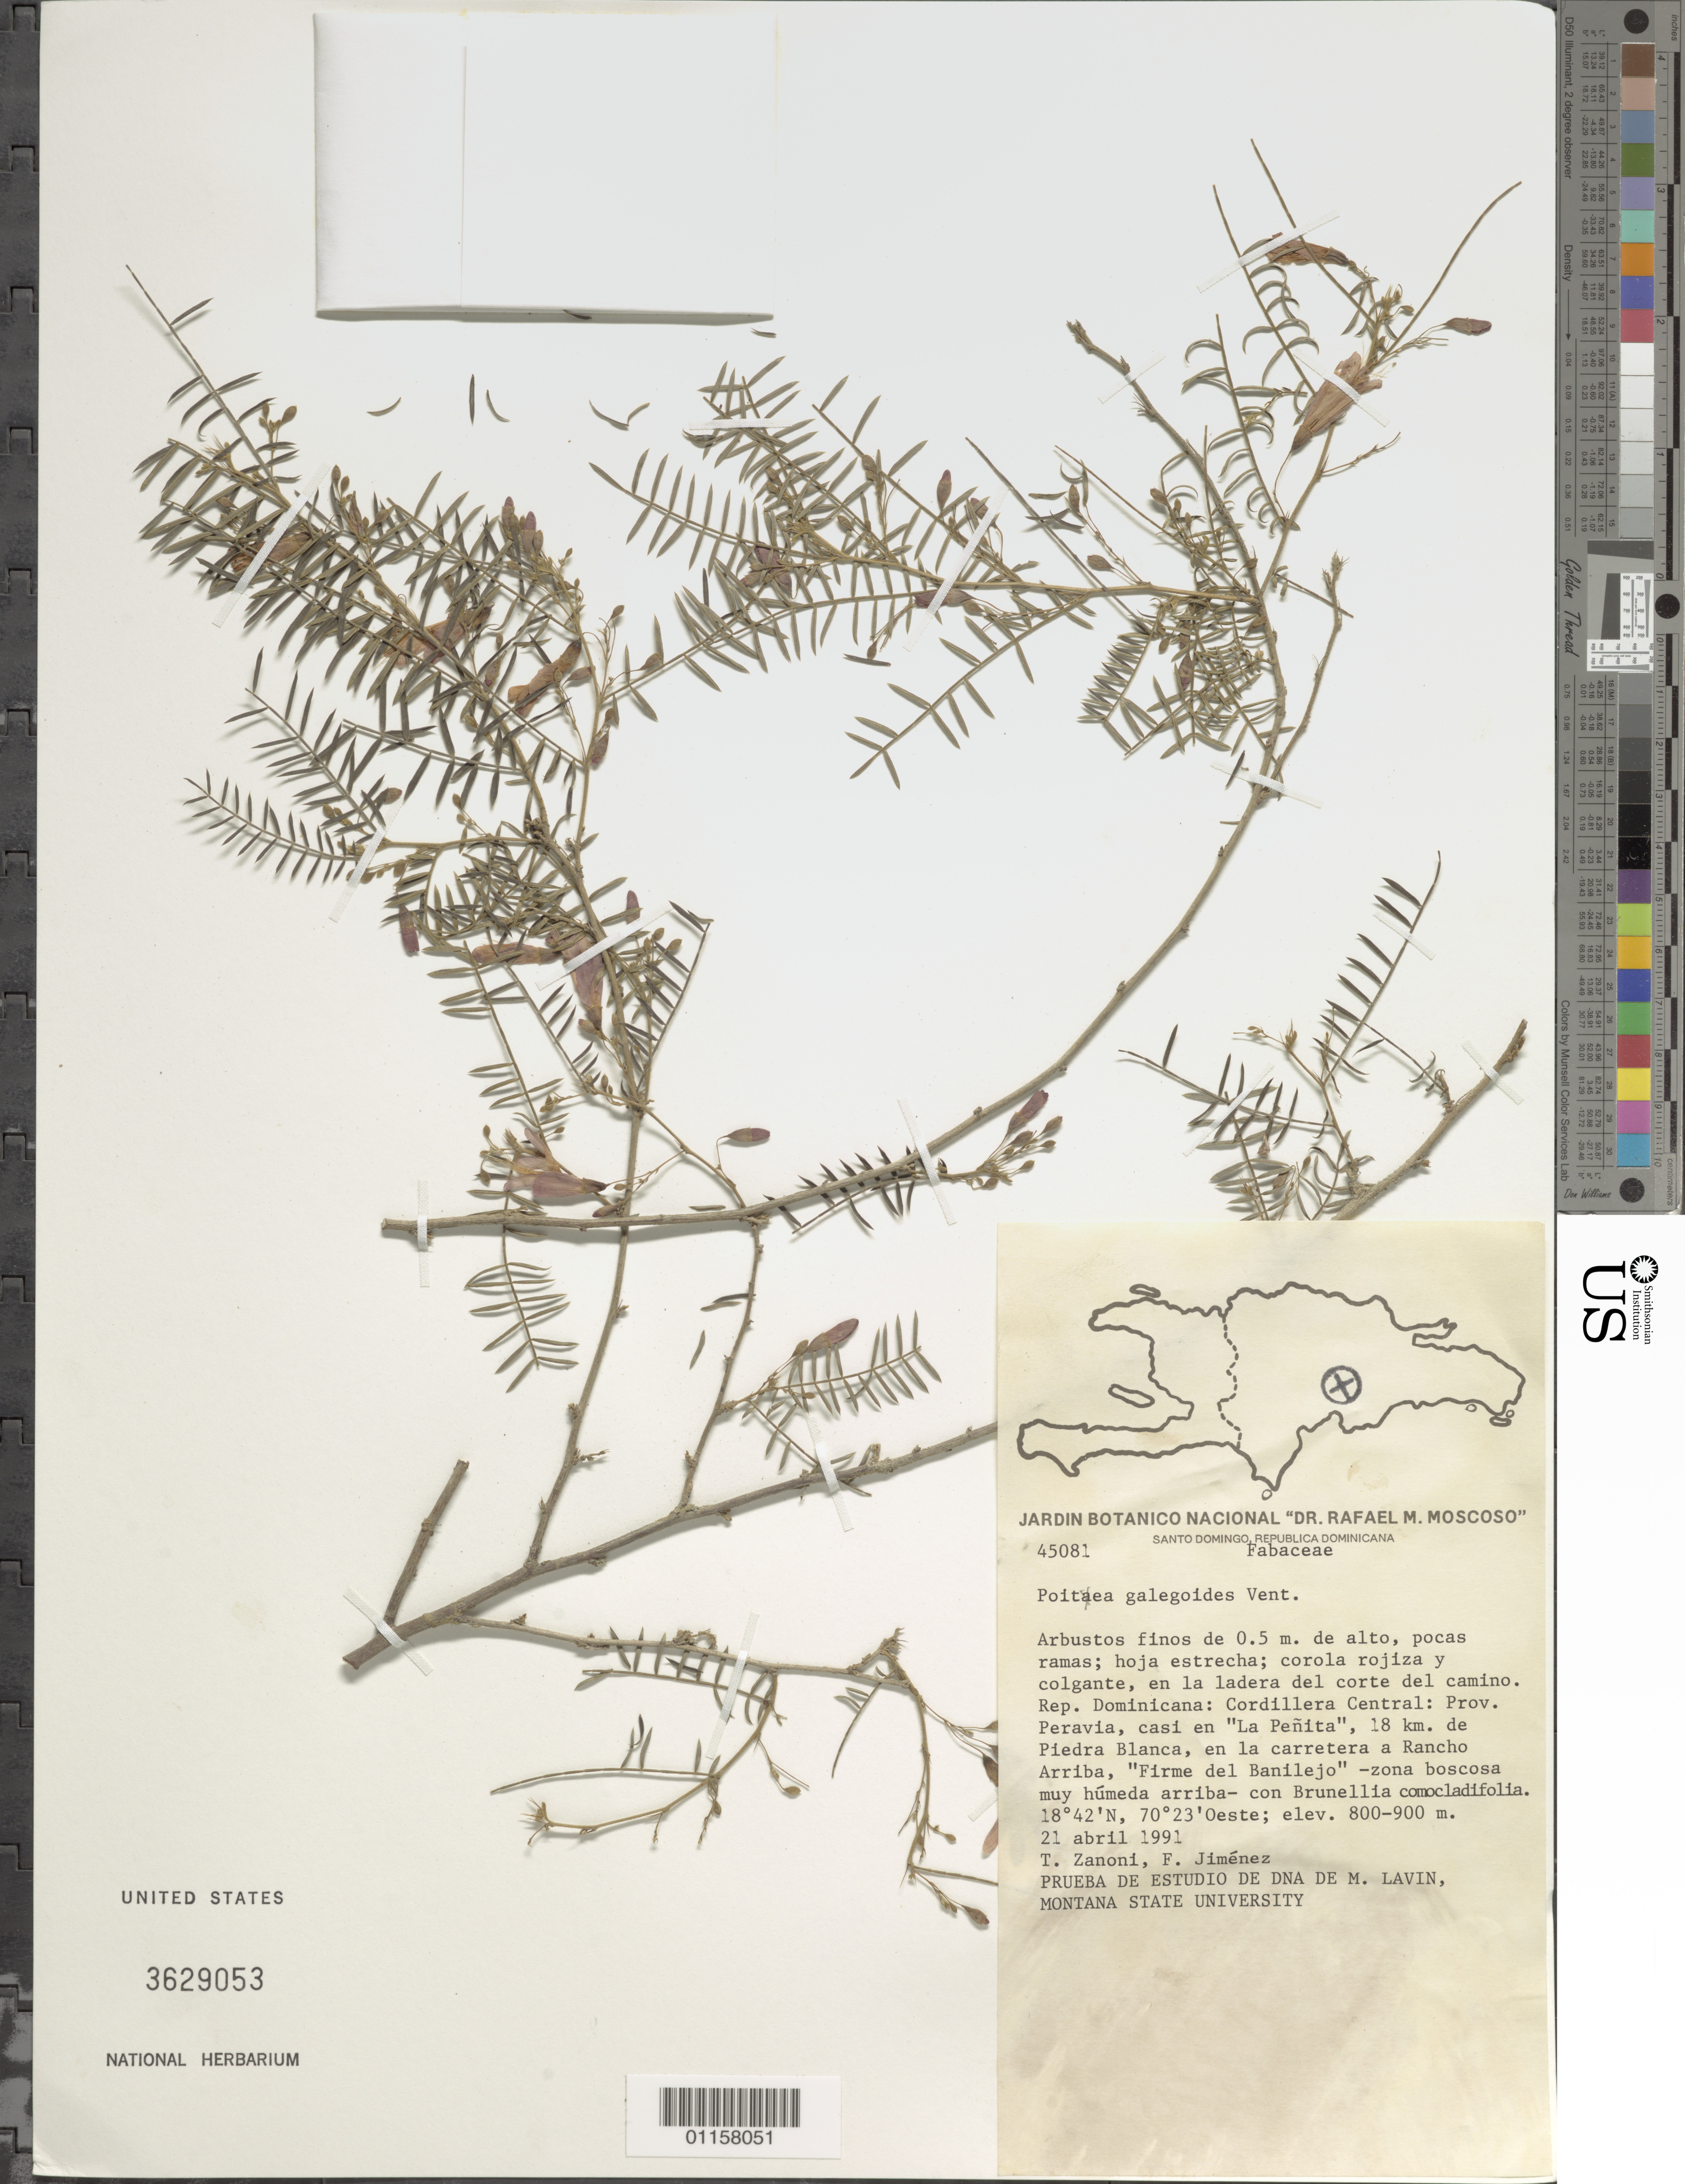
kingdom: Plantae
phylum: Tracheophyta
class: Magnoliopsida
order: Fabales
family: Fabaceae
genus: Poitea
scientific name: Poitea galegoides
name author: Vent.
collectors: T. A. Zanoni & F. Jiménez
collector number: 45081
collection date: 1991-04-21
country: Dominican Republic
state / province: Peravia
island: Hispaniola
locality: Cordillera Central, casi en "La Peñita", 18 km de Piedra Blanca, en la carretera a Rancho Arriba, "Firme del Banilejo".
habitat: Zona boscosa muy húmeda arriba, con Brunellia comocladifolia.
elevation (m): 800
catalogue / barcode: US 3629053